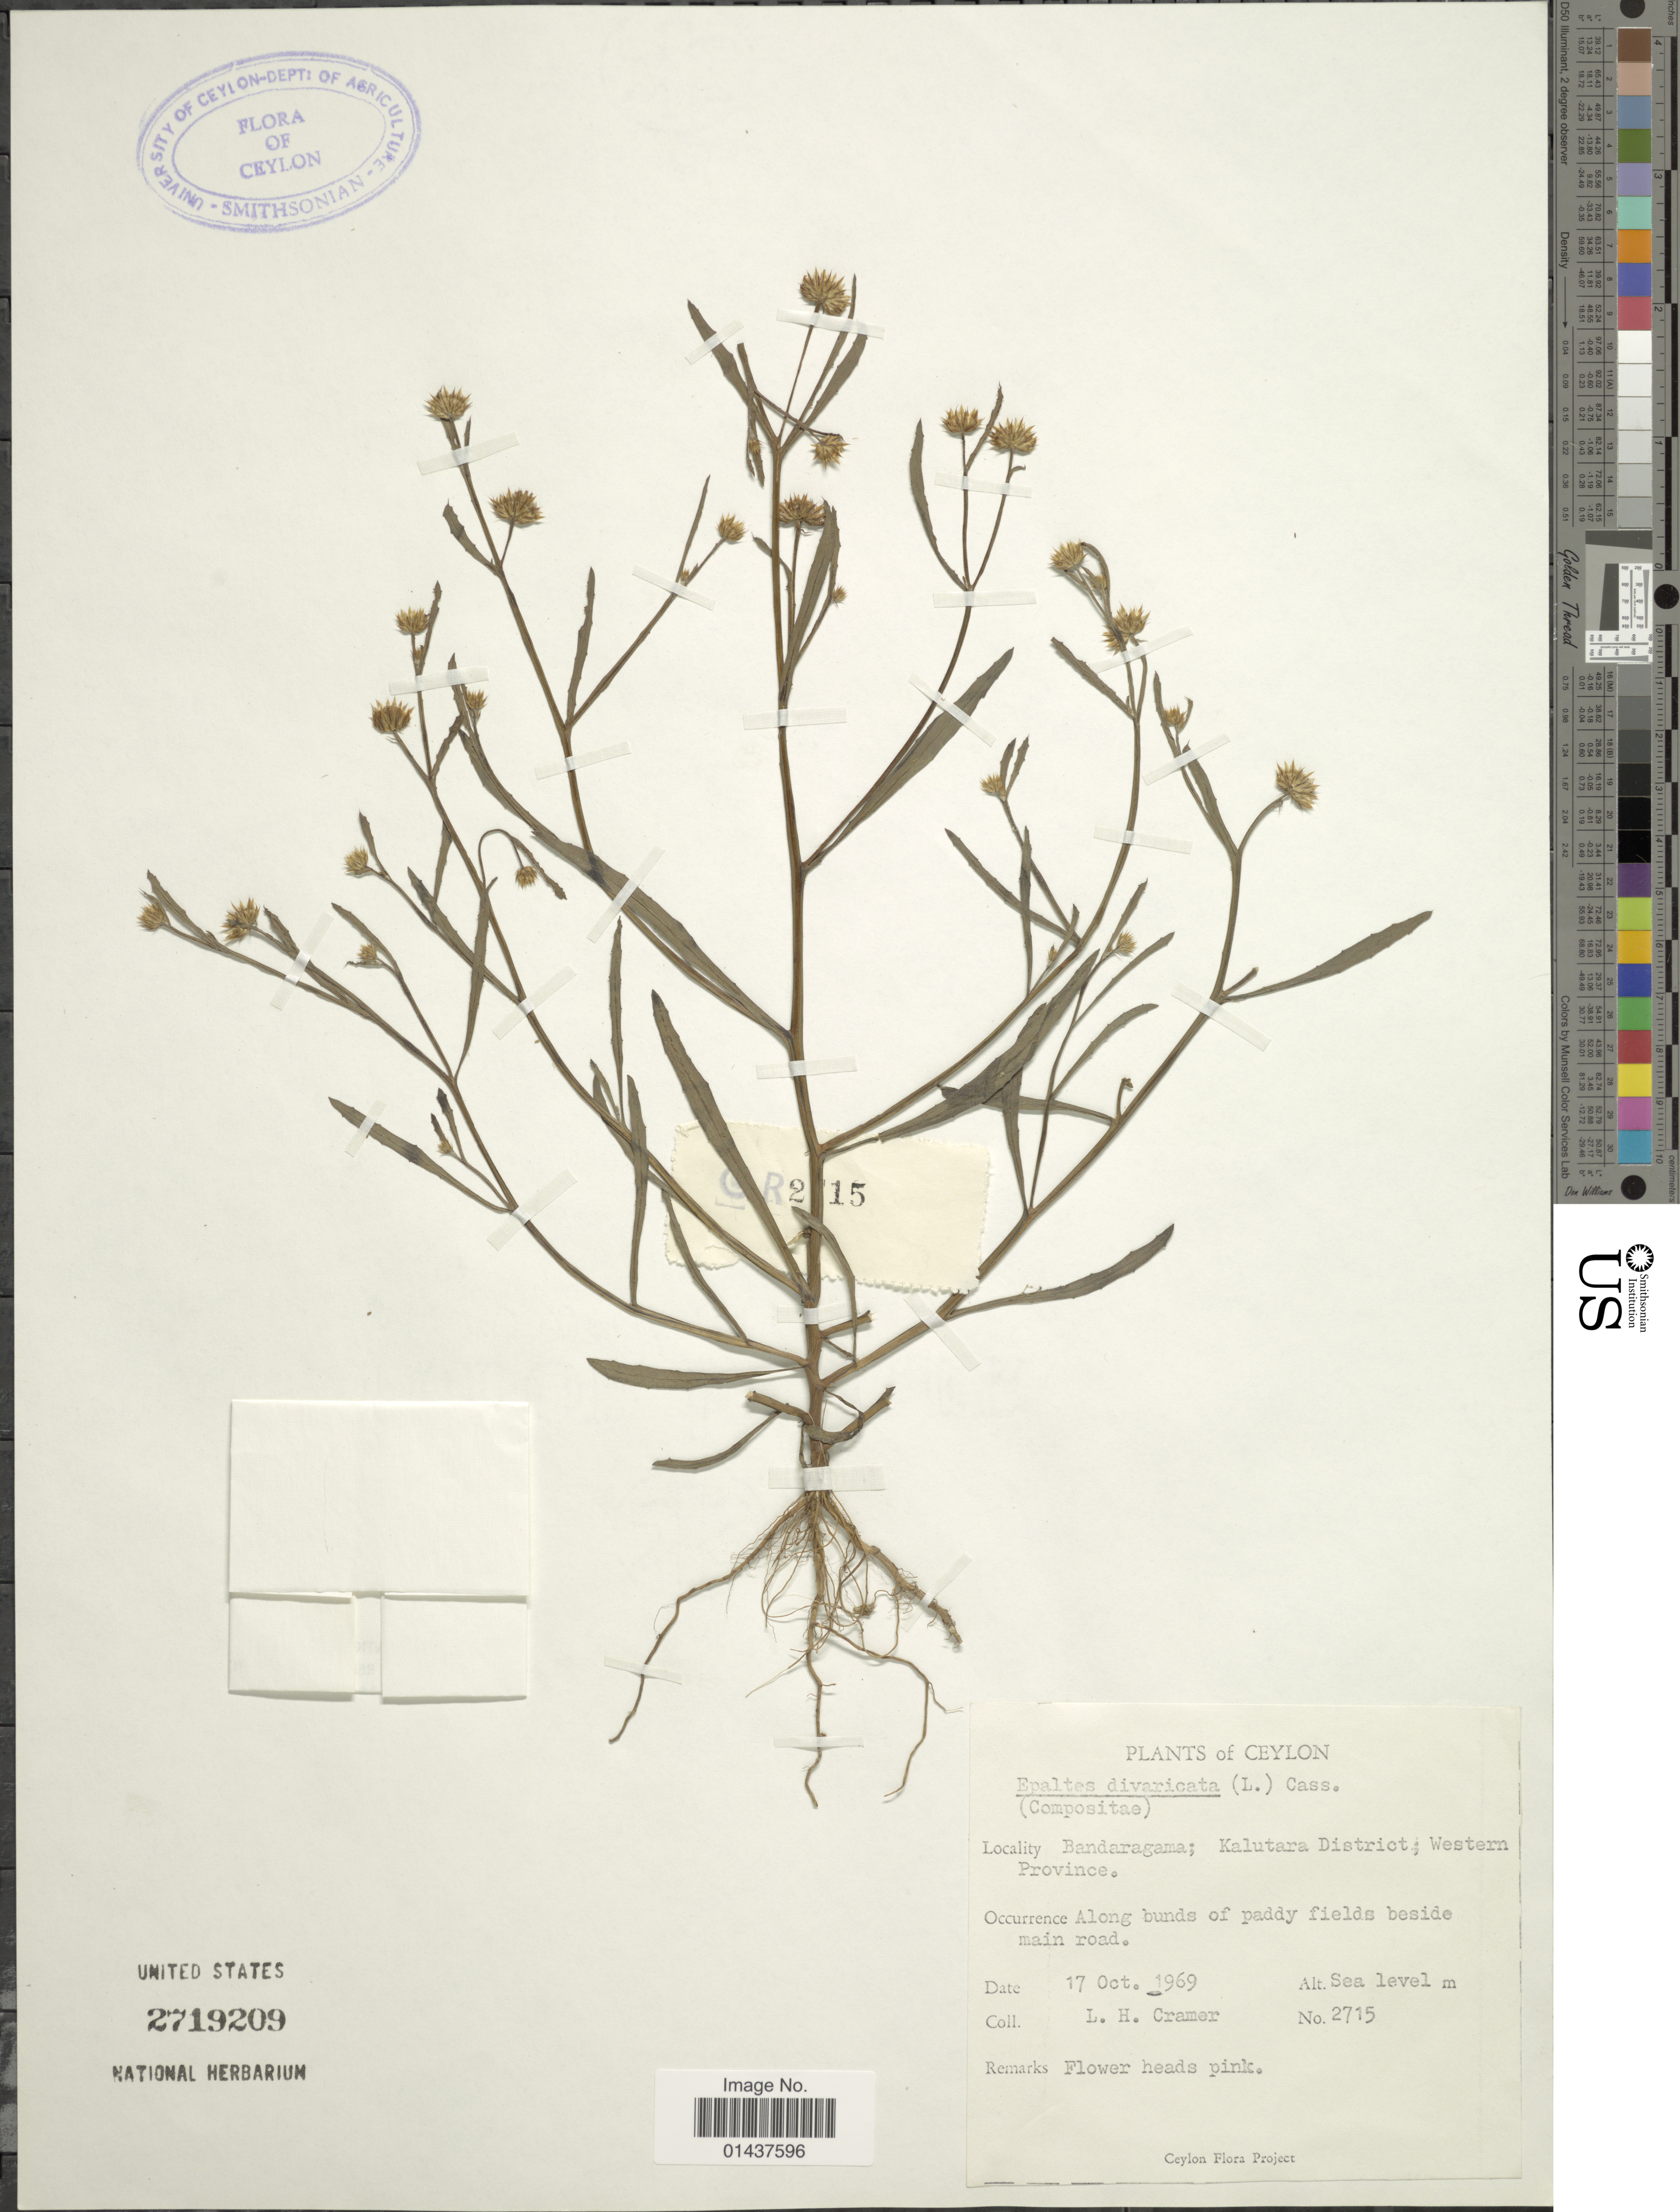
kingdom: Plantae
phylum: Tracheophyta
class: Magnoliopsida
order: Asterales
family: Asteraceae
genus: Epaltes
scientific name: Epaltes divaricata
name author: (L.) Cass.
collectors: L. H. Cramer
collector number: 2715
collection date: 1969-10-17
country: Sri Lanka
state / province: Western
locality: Ceylon, Bandaragama; Kalutara District; Along bunds of paddy fields beside main road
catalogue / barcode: US 2719209